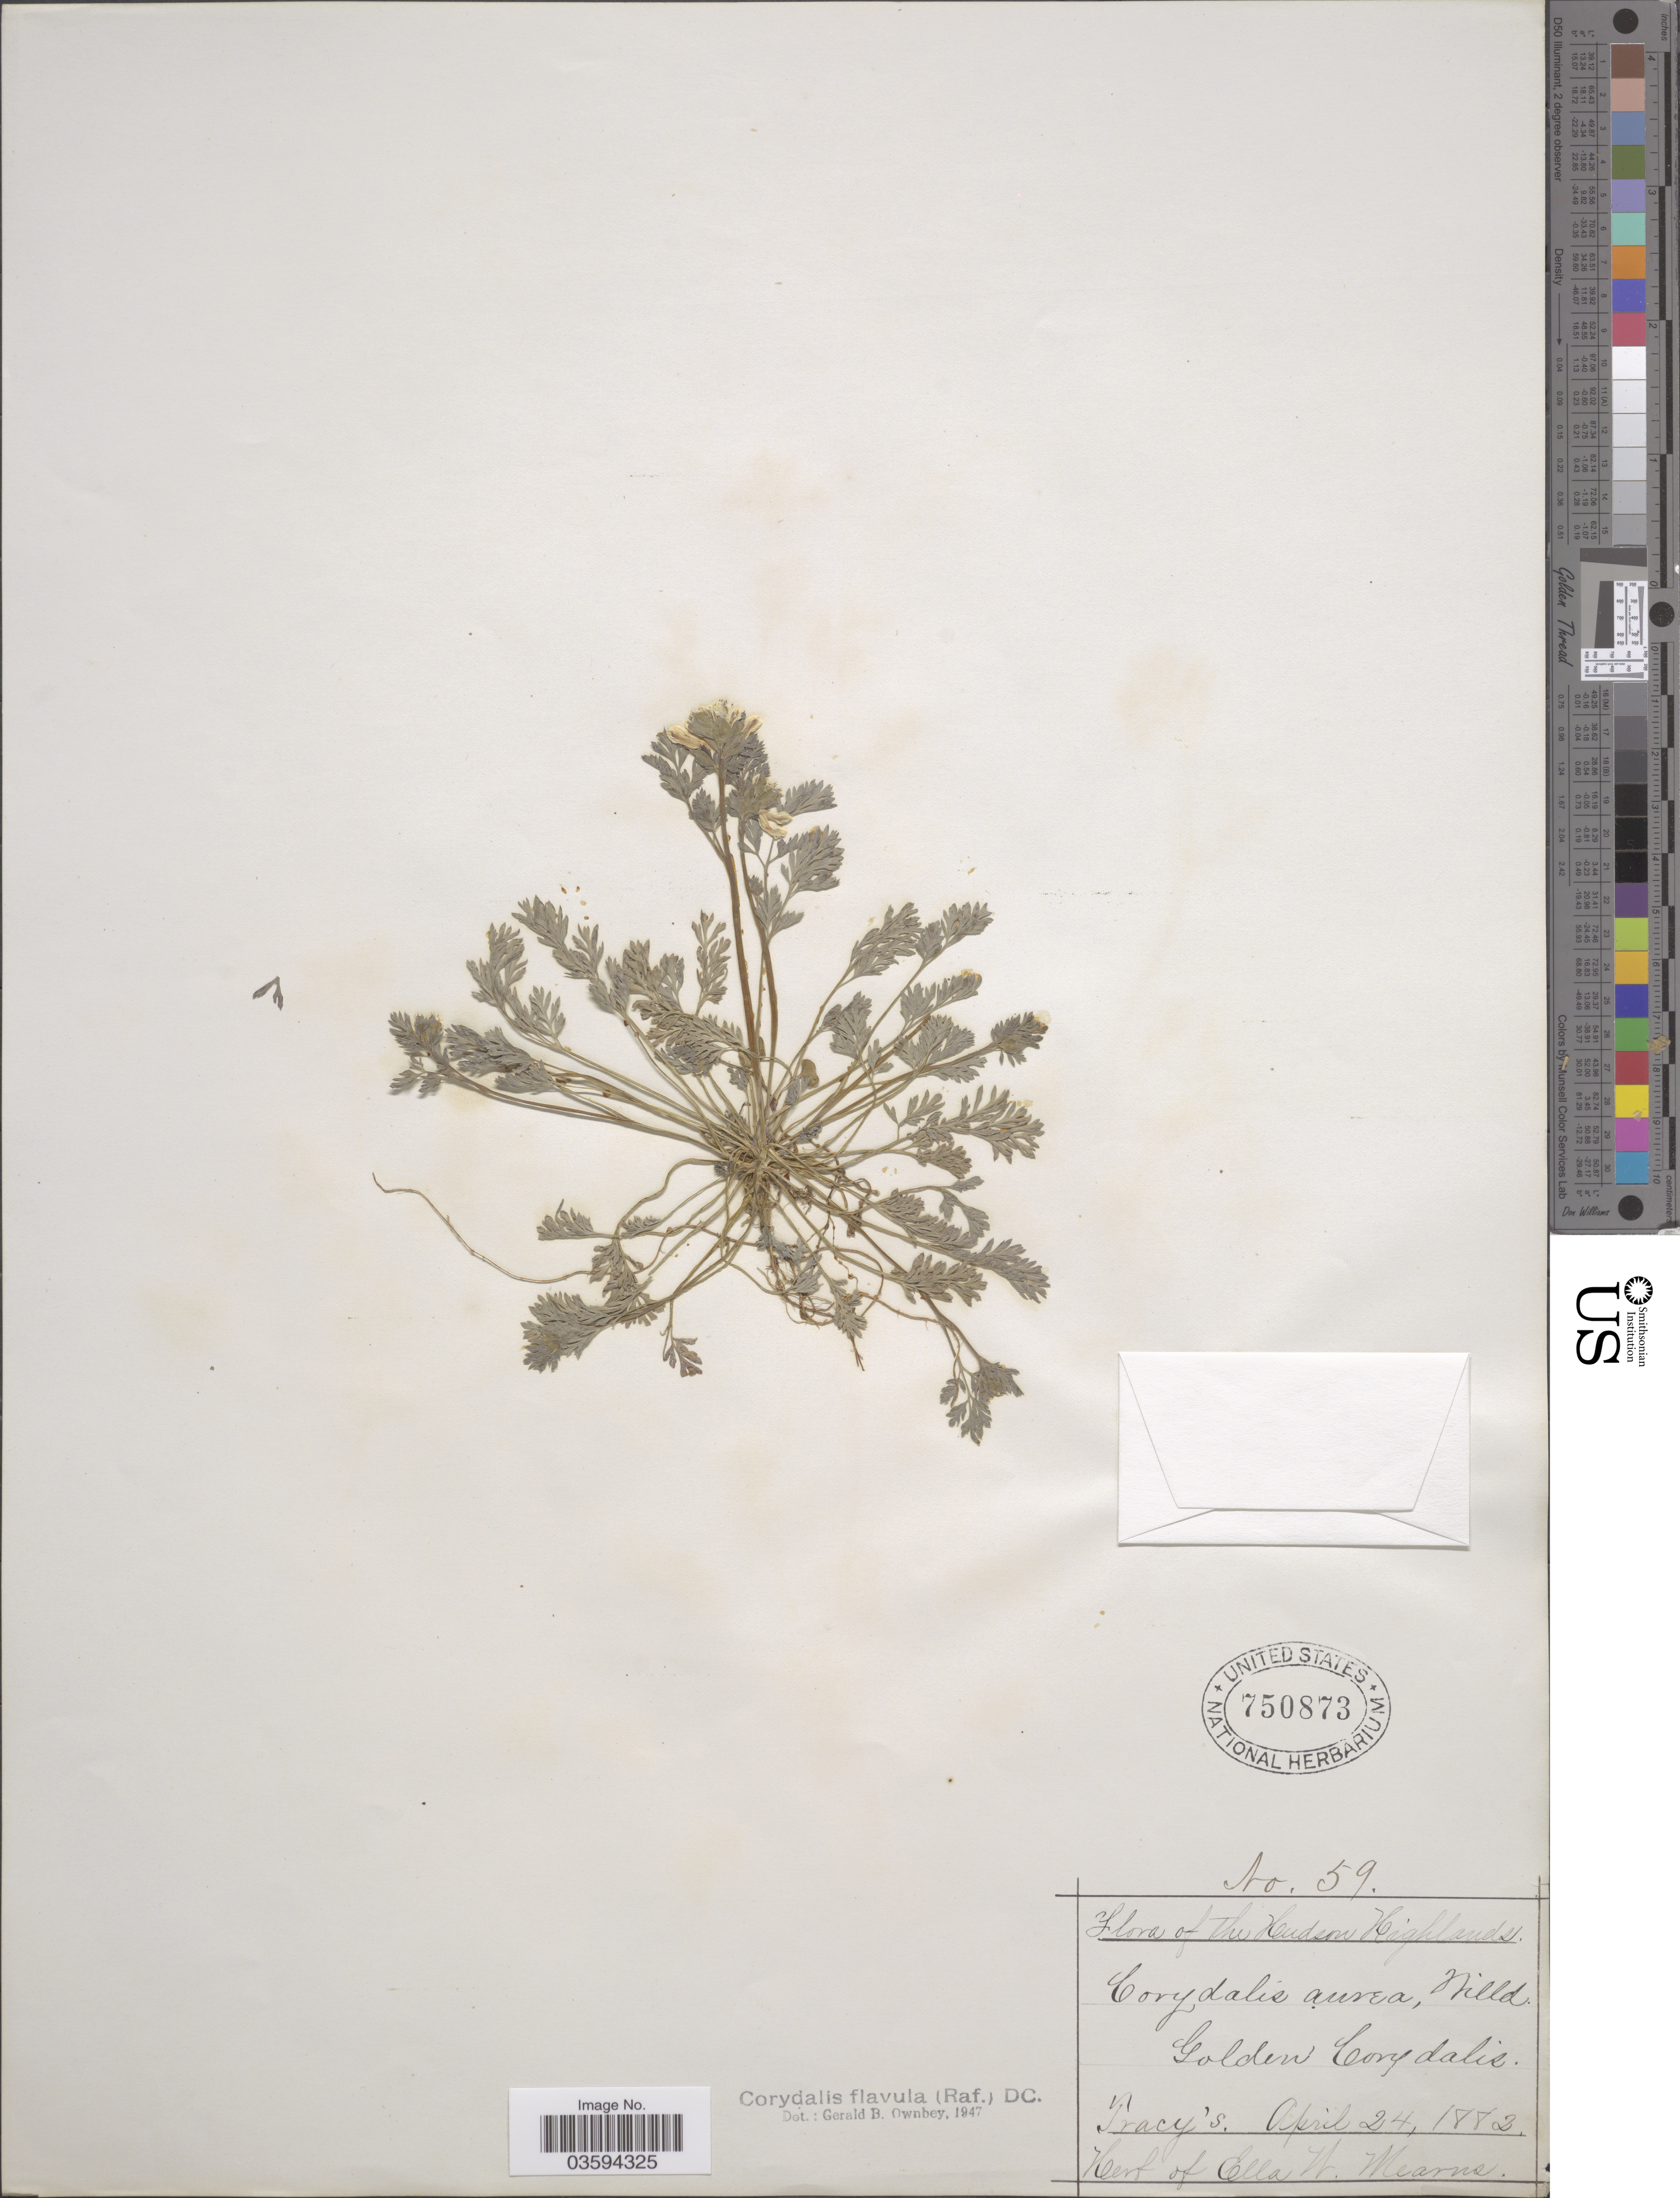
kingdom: Plantae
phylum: Tracheophyta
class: Magnoliopsida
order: Ranunculales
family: Papaveraceae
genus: Corydalis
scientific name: Corydalis flavula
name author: (Raf.) DC.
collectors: -. Tracy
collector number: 59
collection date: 1882-04-24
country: United States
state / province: New York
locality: The Hudson Highlands.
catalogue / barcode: US 750873